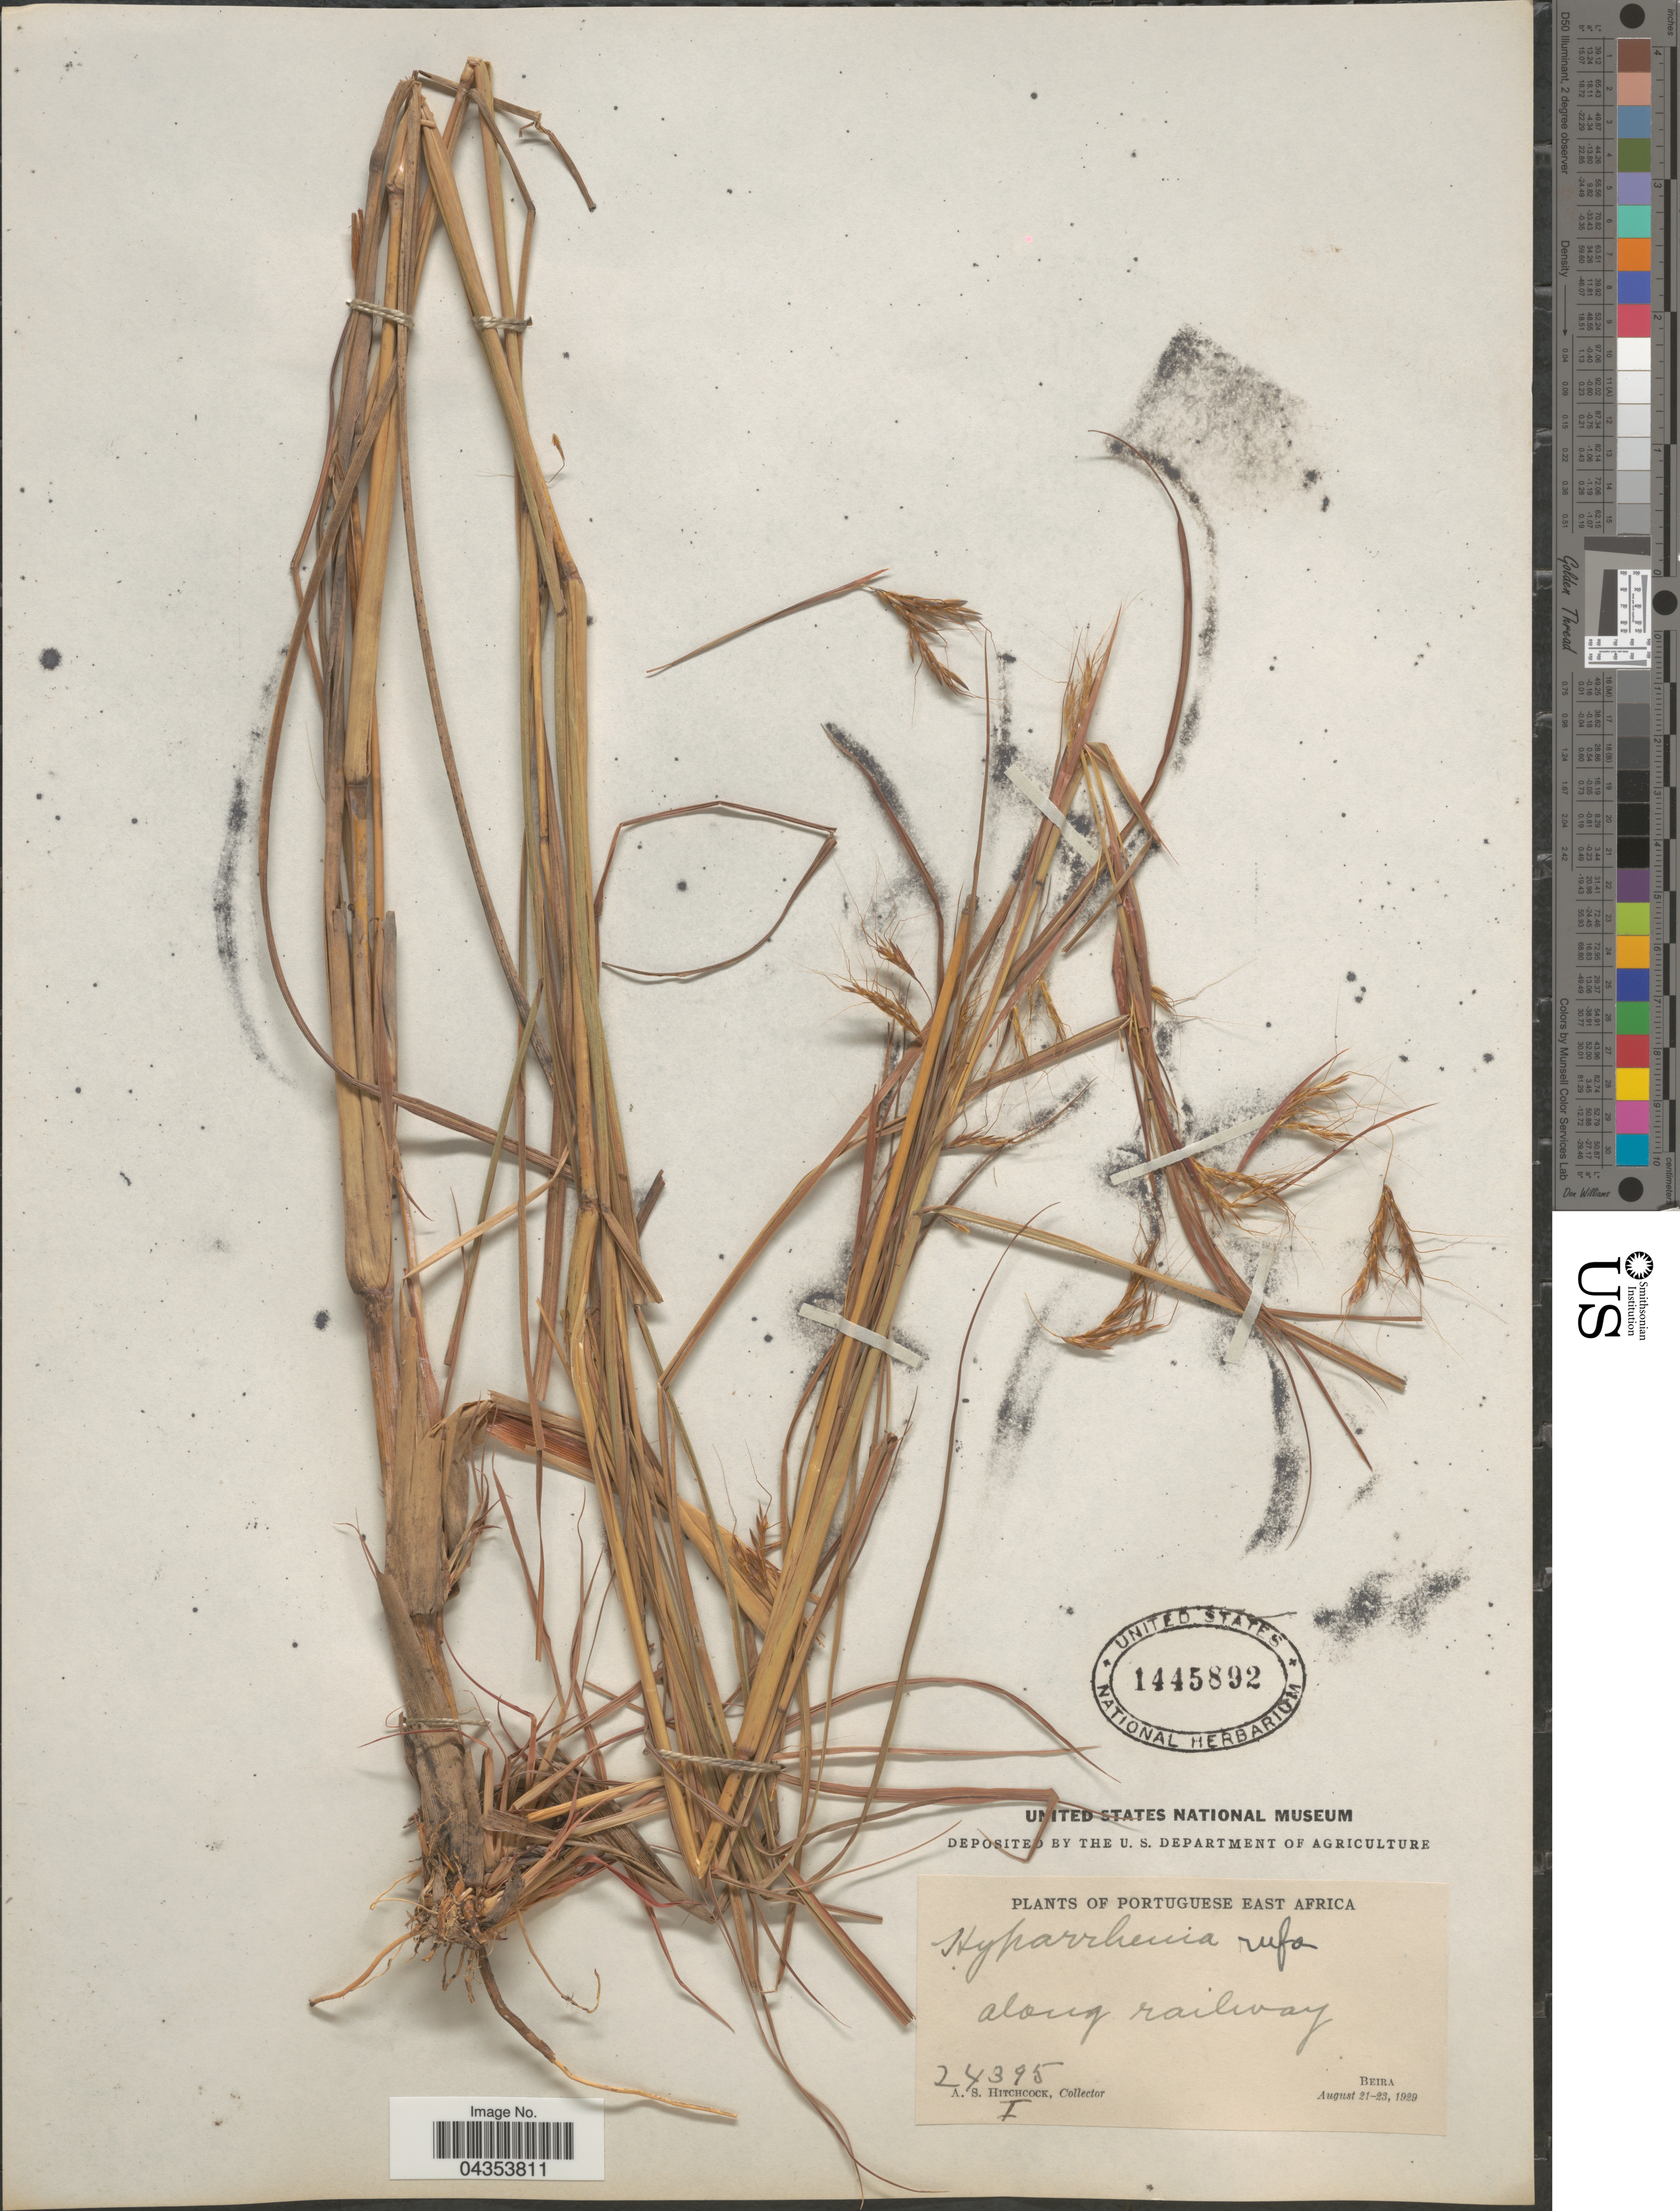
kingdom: Plantae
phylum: Tracheophyta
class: Liliopsida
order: Poales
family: Poaceae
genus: Hyparrhenia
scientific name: Hyparrhenia rufa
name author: (Nees) Stapf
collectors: A. S. Hitchcock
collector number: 24395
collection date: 1929-08-21/1929-08-23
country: Mozambique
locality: Portuguese East Africa. Along railway. Beira.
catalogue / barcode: US 1445892